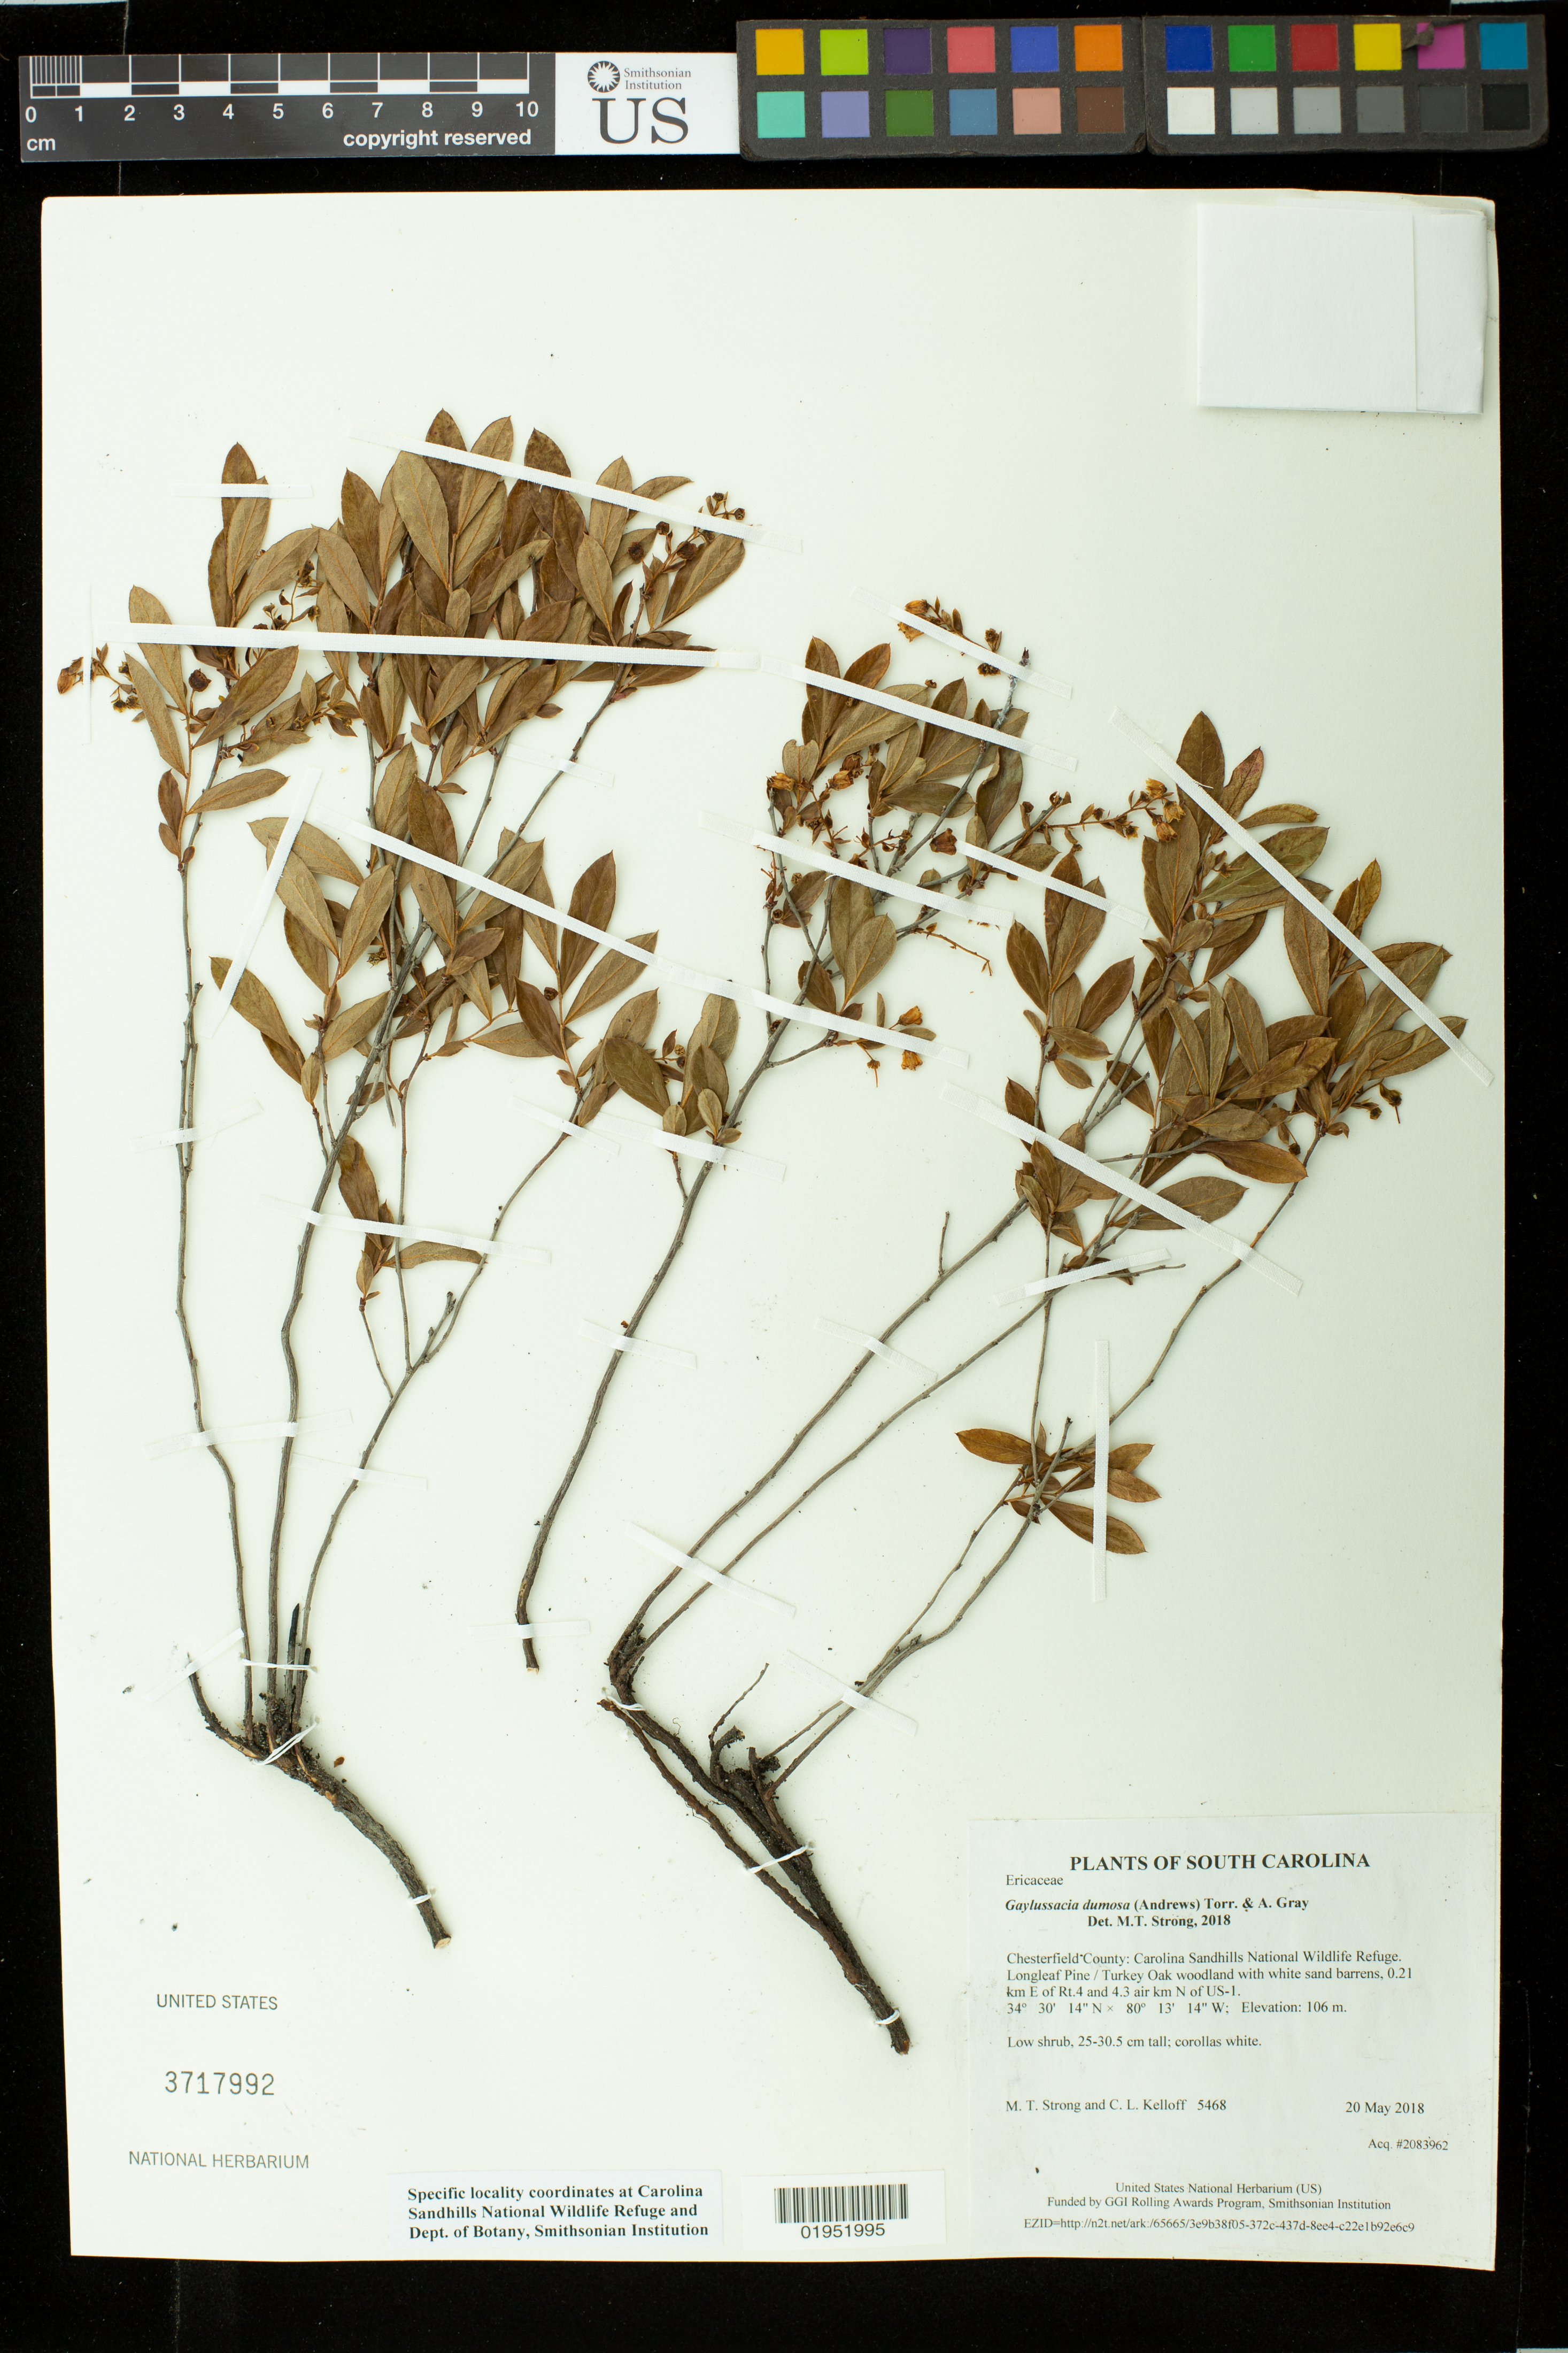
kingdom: Plantae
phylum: Tracheophyta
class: Magnoliopsida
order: Ericales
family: Ericaceae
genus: Gaylussacia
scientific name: Gaylussacia dumosa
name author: (Andrews) Torr. & A. Gray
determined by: Strong, Mark T., (BOT), Smithsonian Institution - National Museum of Natural History (UNITED STATES)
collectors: M. T. Strong & C. L. Kelloff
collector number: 5468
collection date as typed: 20 May 2018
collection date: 2018-05-20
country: United States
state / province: South Carolina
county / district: Chesterfield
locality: Carolina Sandhills National Wildlife Refuge. Longleaf Pine / Turkey Oak woodland with white sand barrens, 0.21 km E of Rt.4 and 4.3 air km N of US1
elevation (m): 106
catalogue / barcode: US 3717992